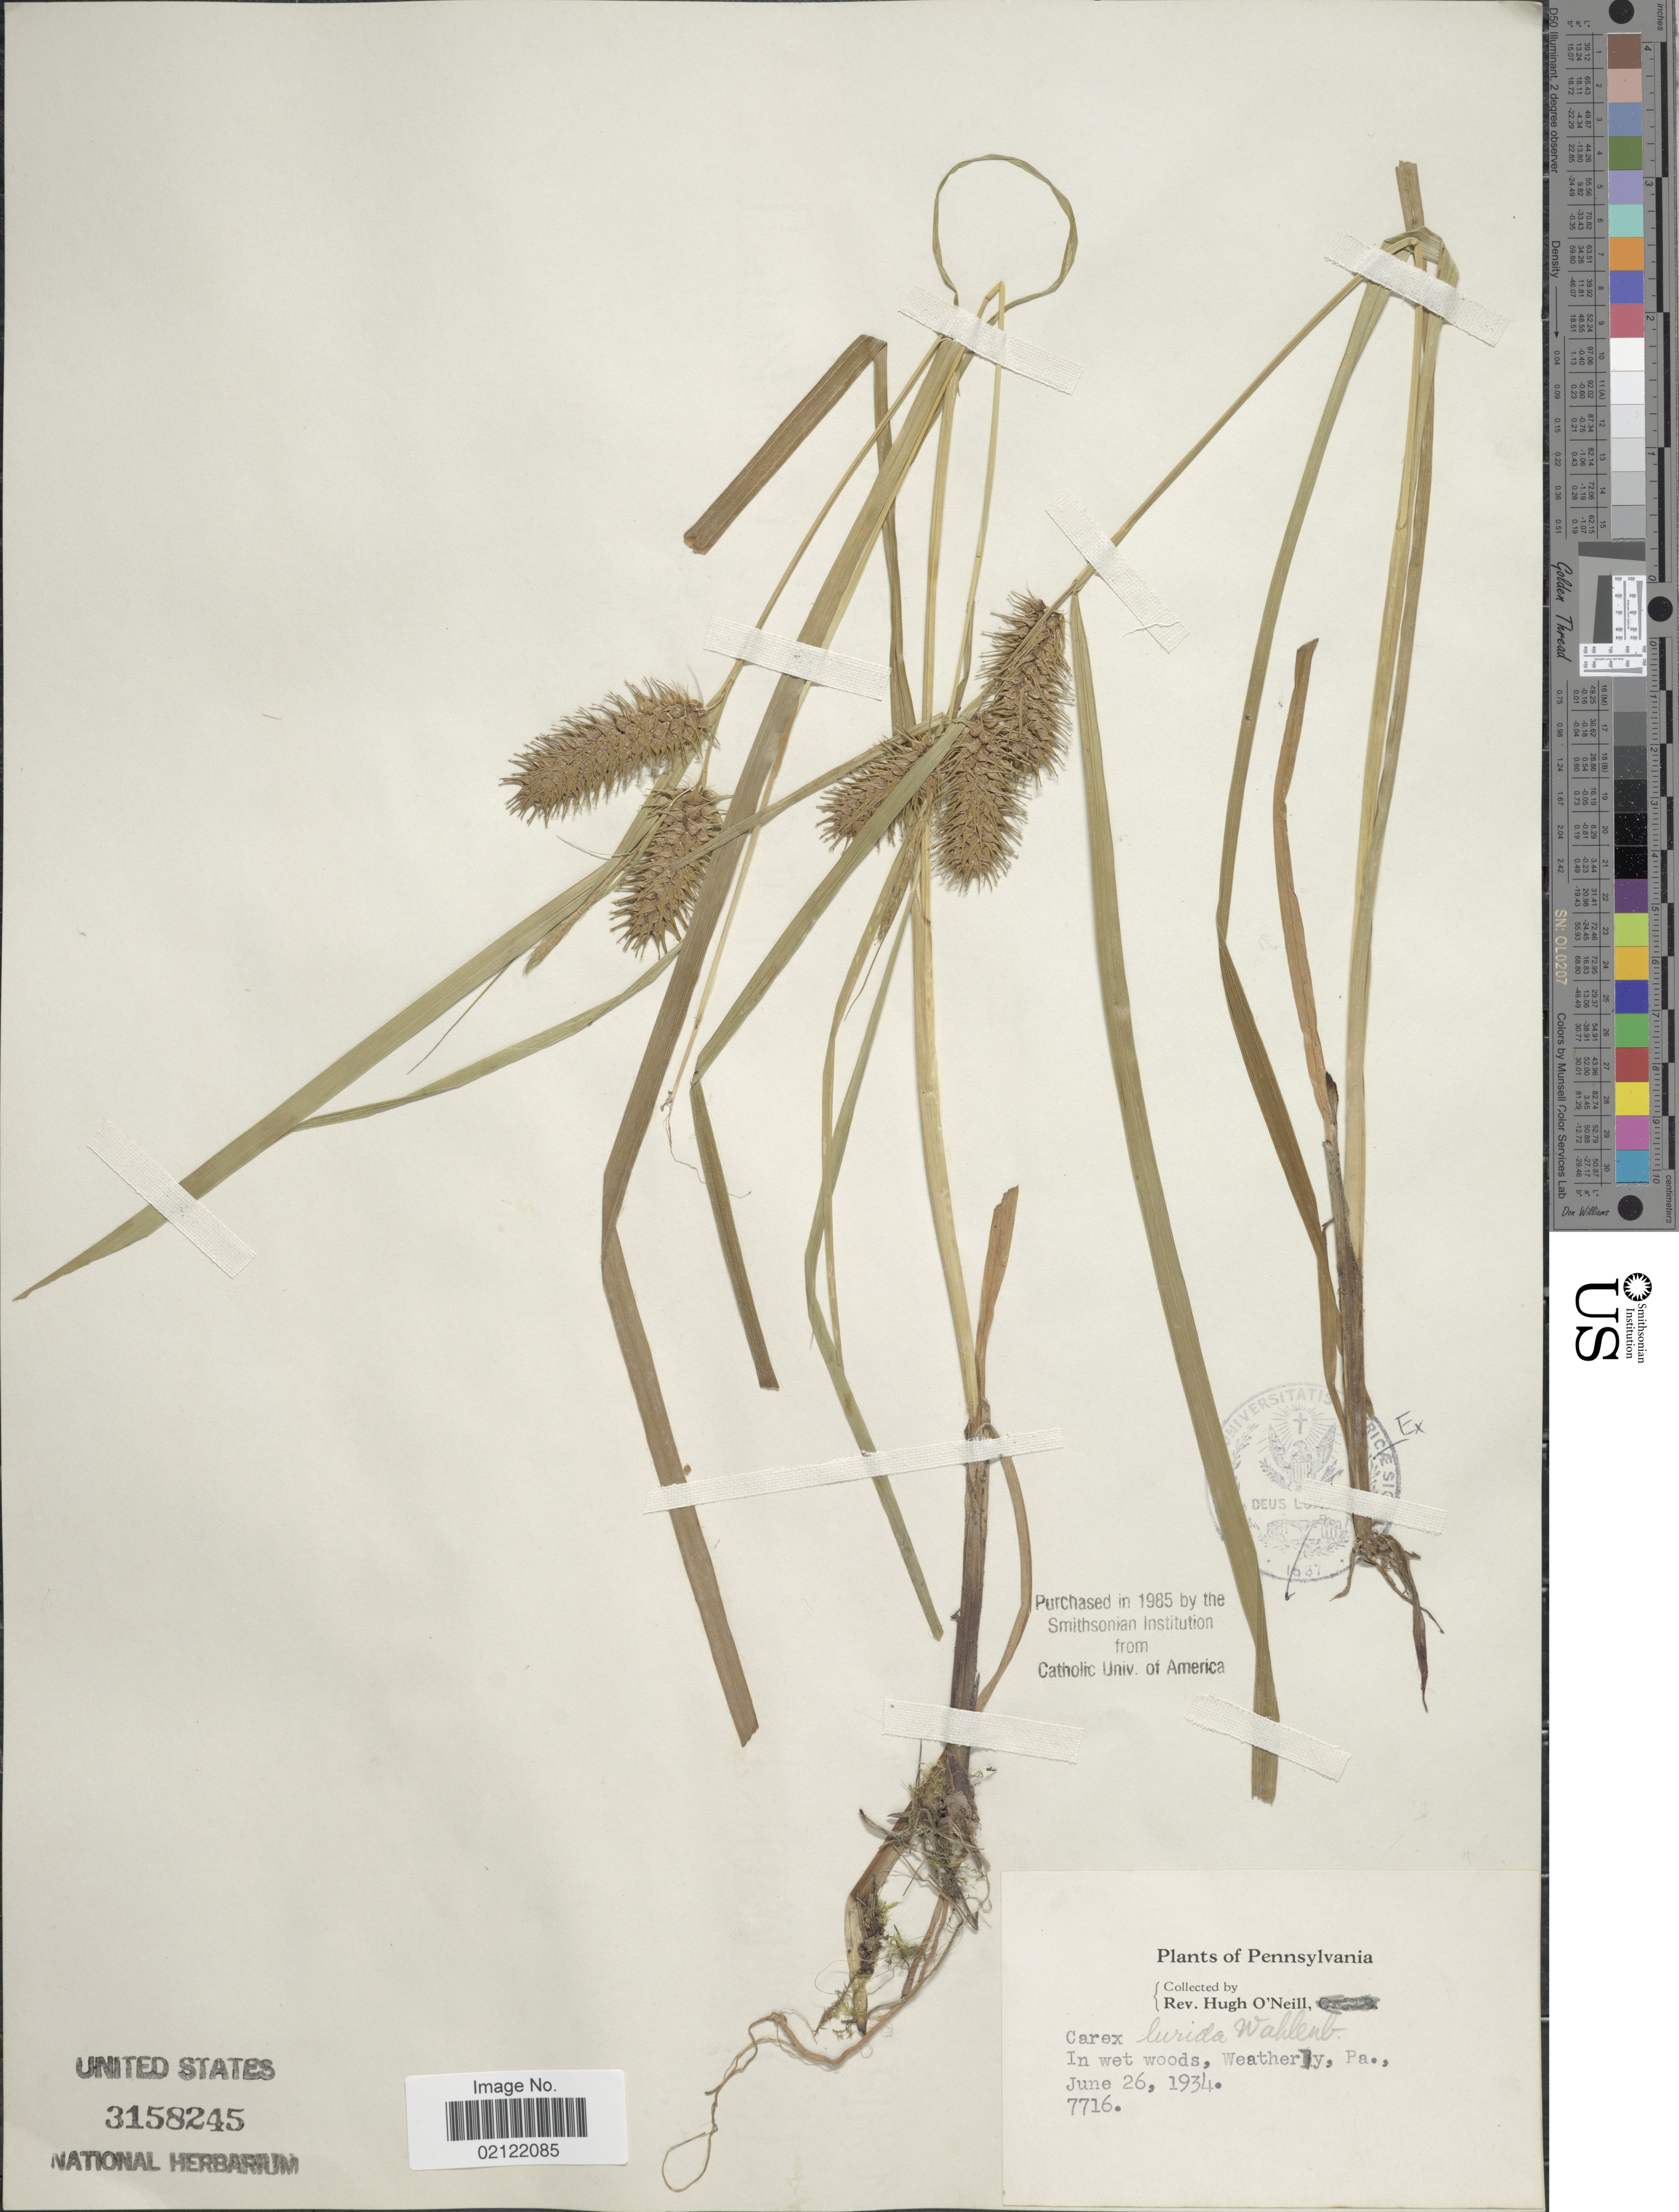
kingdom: Plantae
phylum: Tracheophyta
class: Liliopsida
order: Poales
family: Cyperaceae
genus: Carex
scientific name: Carex lurida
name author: Wahlenb.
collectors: H. O'Neill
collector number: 7716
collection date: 1934-06-26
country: United States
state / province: Pennsylvania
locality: In wet woods, Weatherby, Pa.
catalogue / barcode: US 3158245